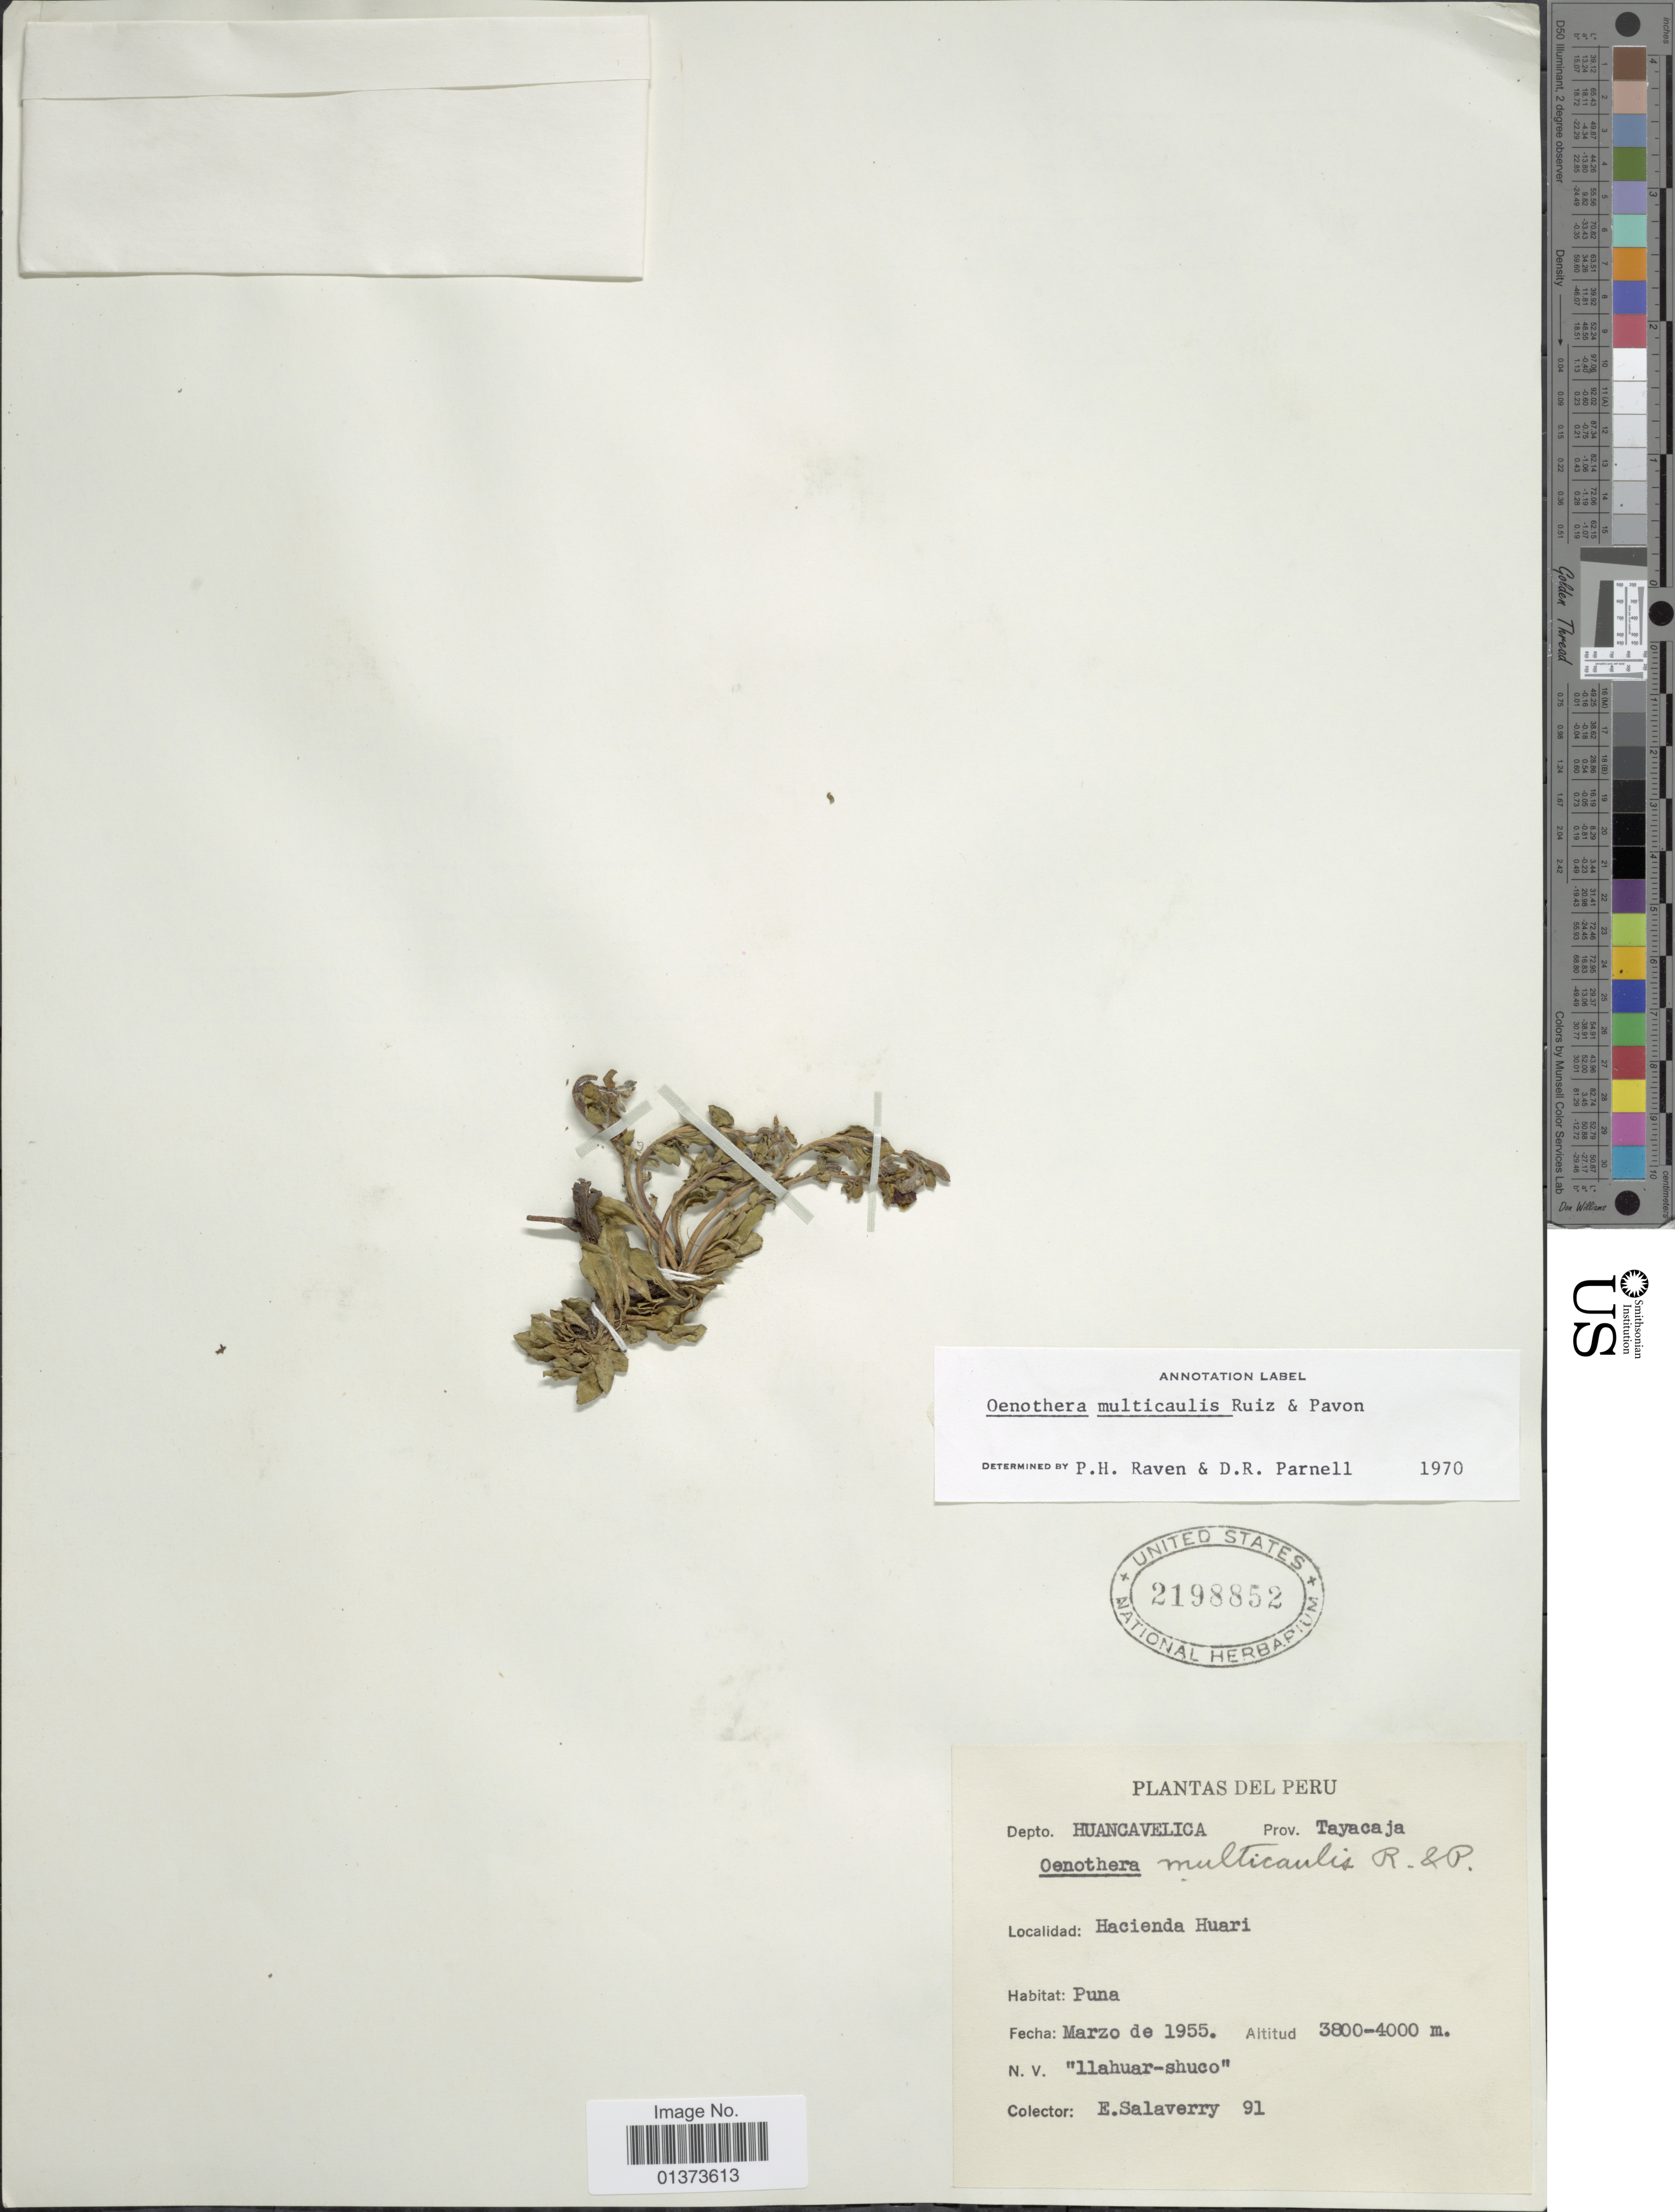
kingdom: Plantae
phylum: Tracheophyta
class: Magnoliopsida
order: Myrtales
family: Onagraceae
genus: Oenothera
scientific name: Oenothera multicaulis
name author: Ruiz & Pav.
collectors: E. Salaverry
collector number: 91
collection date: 1955-03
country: Peru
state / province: Huancavelica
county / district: Tayacaja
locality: Prov. Tayacaja, Hacienda Huari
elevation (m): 3800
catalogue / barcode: US 2198852